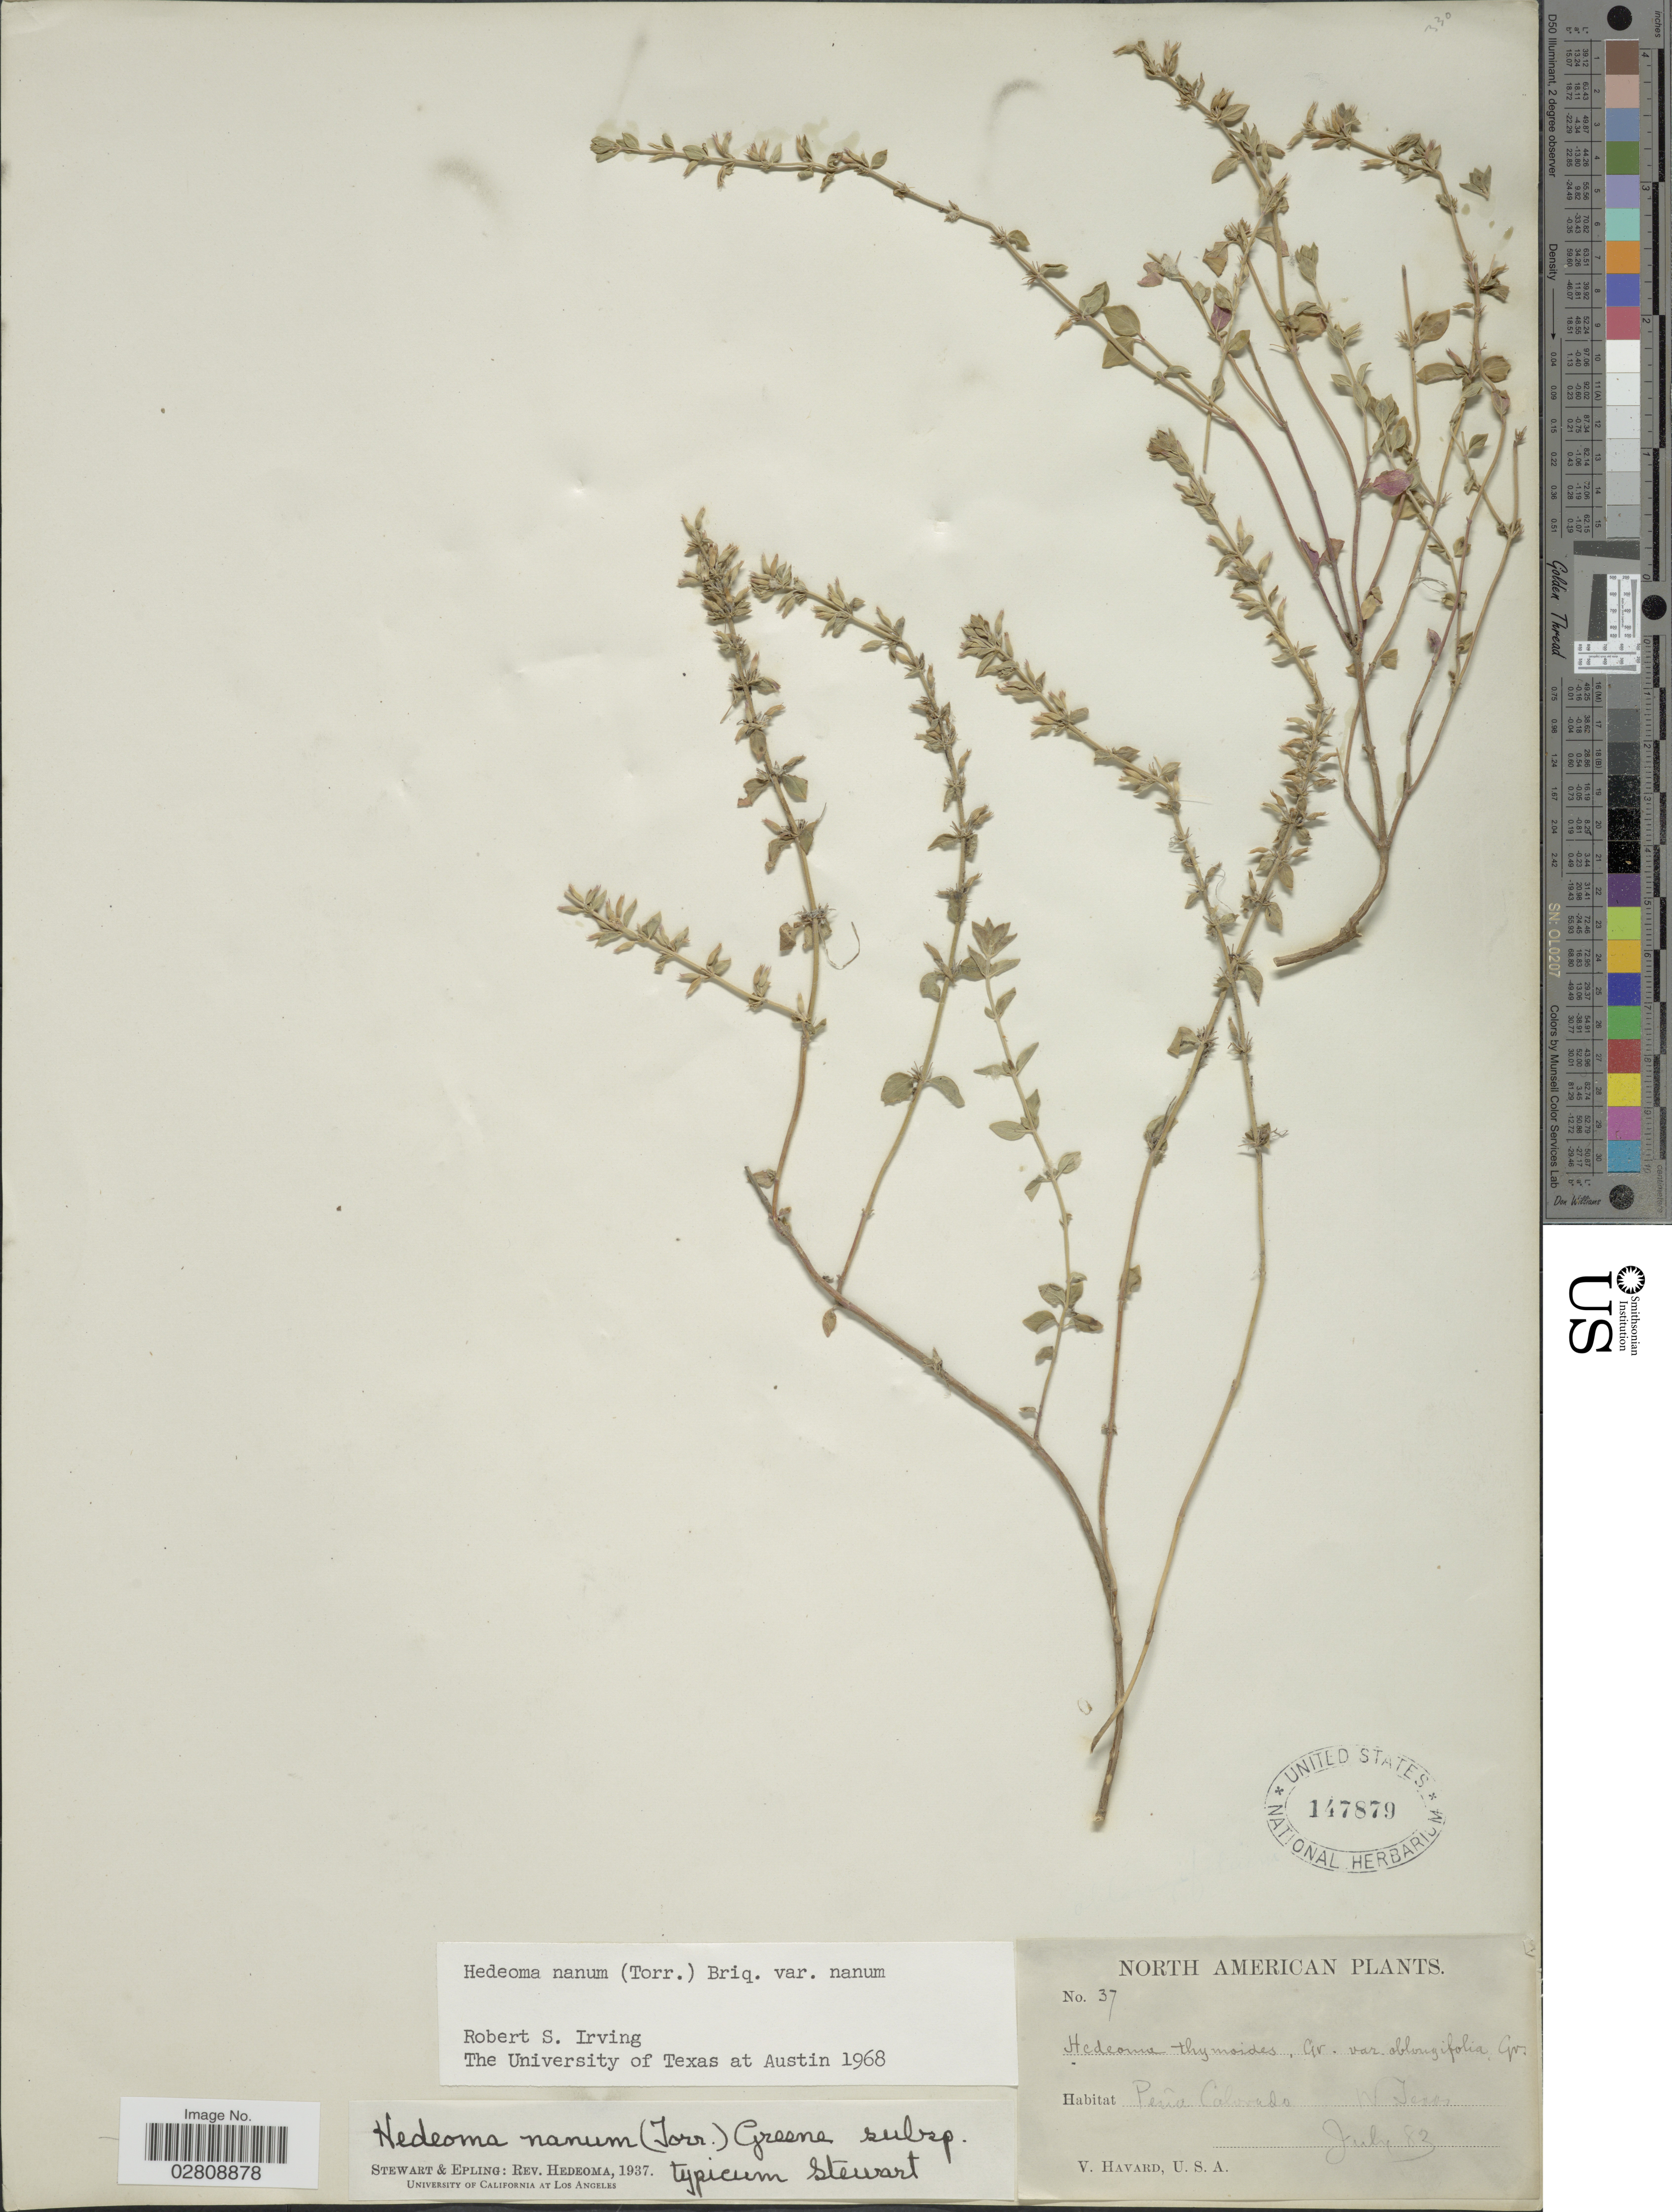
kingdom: Plantae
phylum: Tracheophyta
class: Magnoliopsida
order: Lamiales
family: Lamiaceae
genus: Hedeoma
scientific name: Hedeoma nana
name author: (Torr.) Briq.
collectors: V. Havard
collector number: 37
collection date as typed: Transcribed d/m/y: /7/83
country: United States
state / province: Texas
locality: Peña Colorado. W. Texas.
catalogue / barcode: US 147879